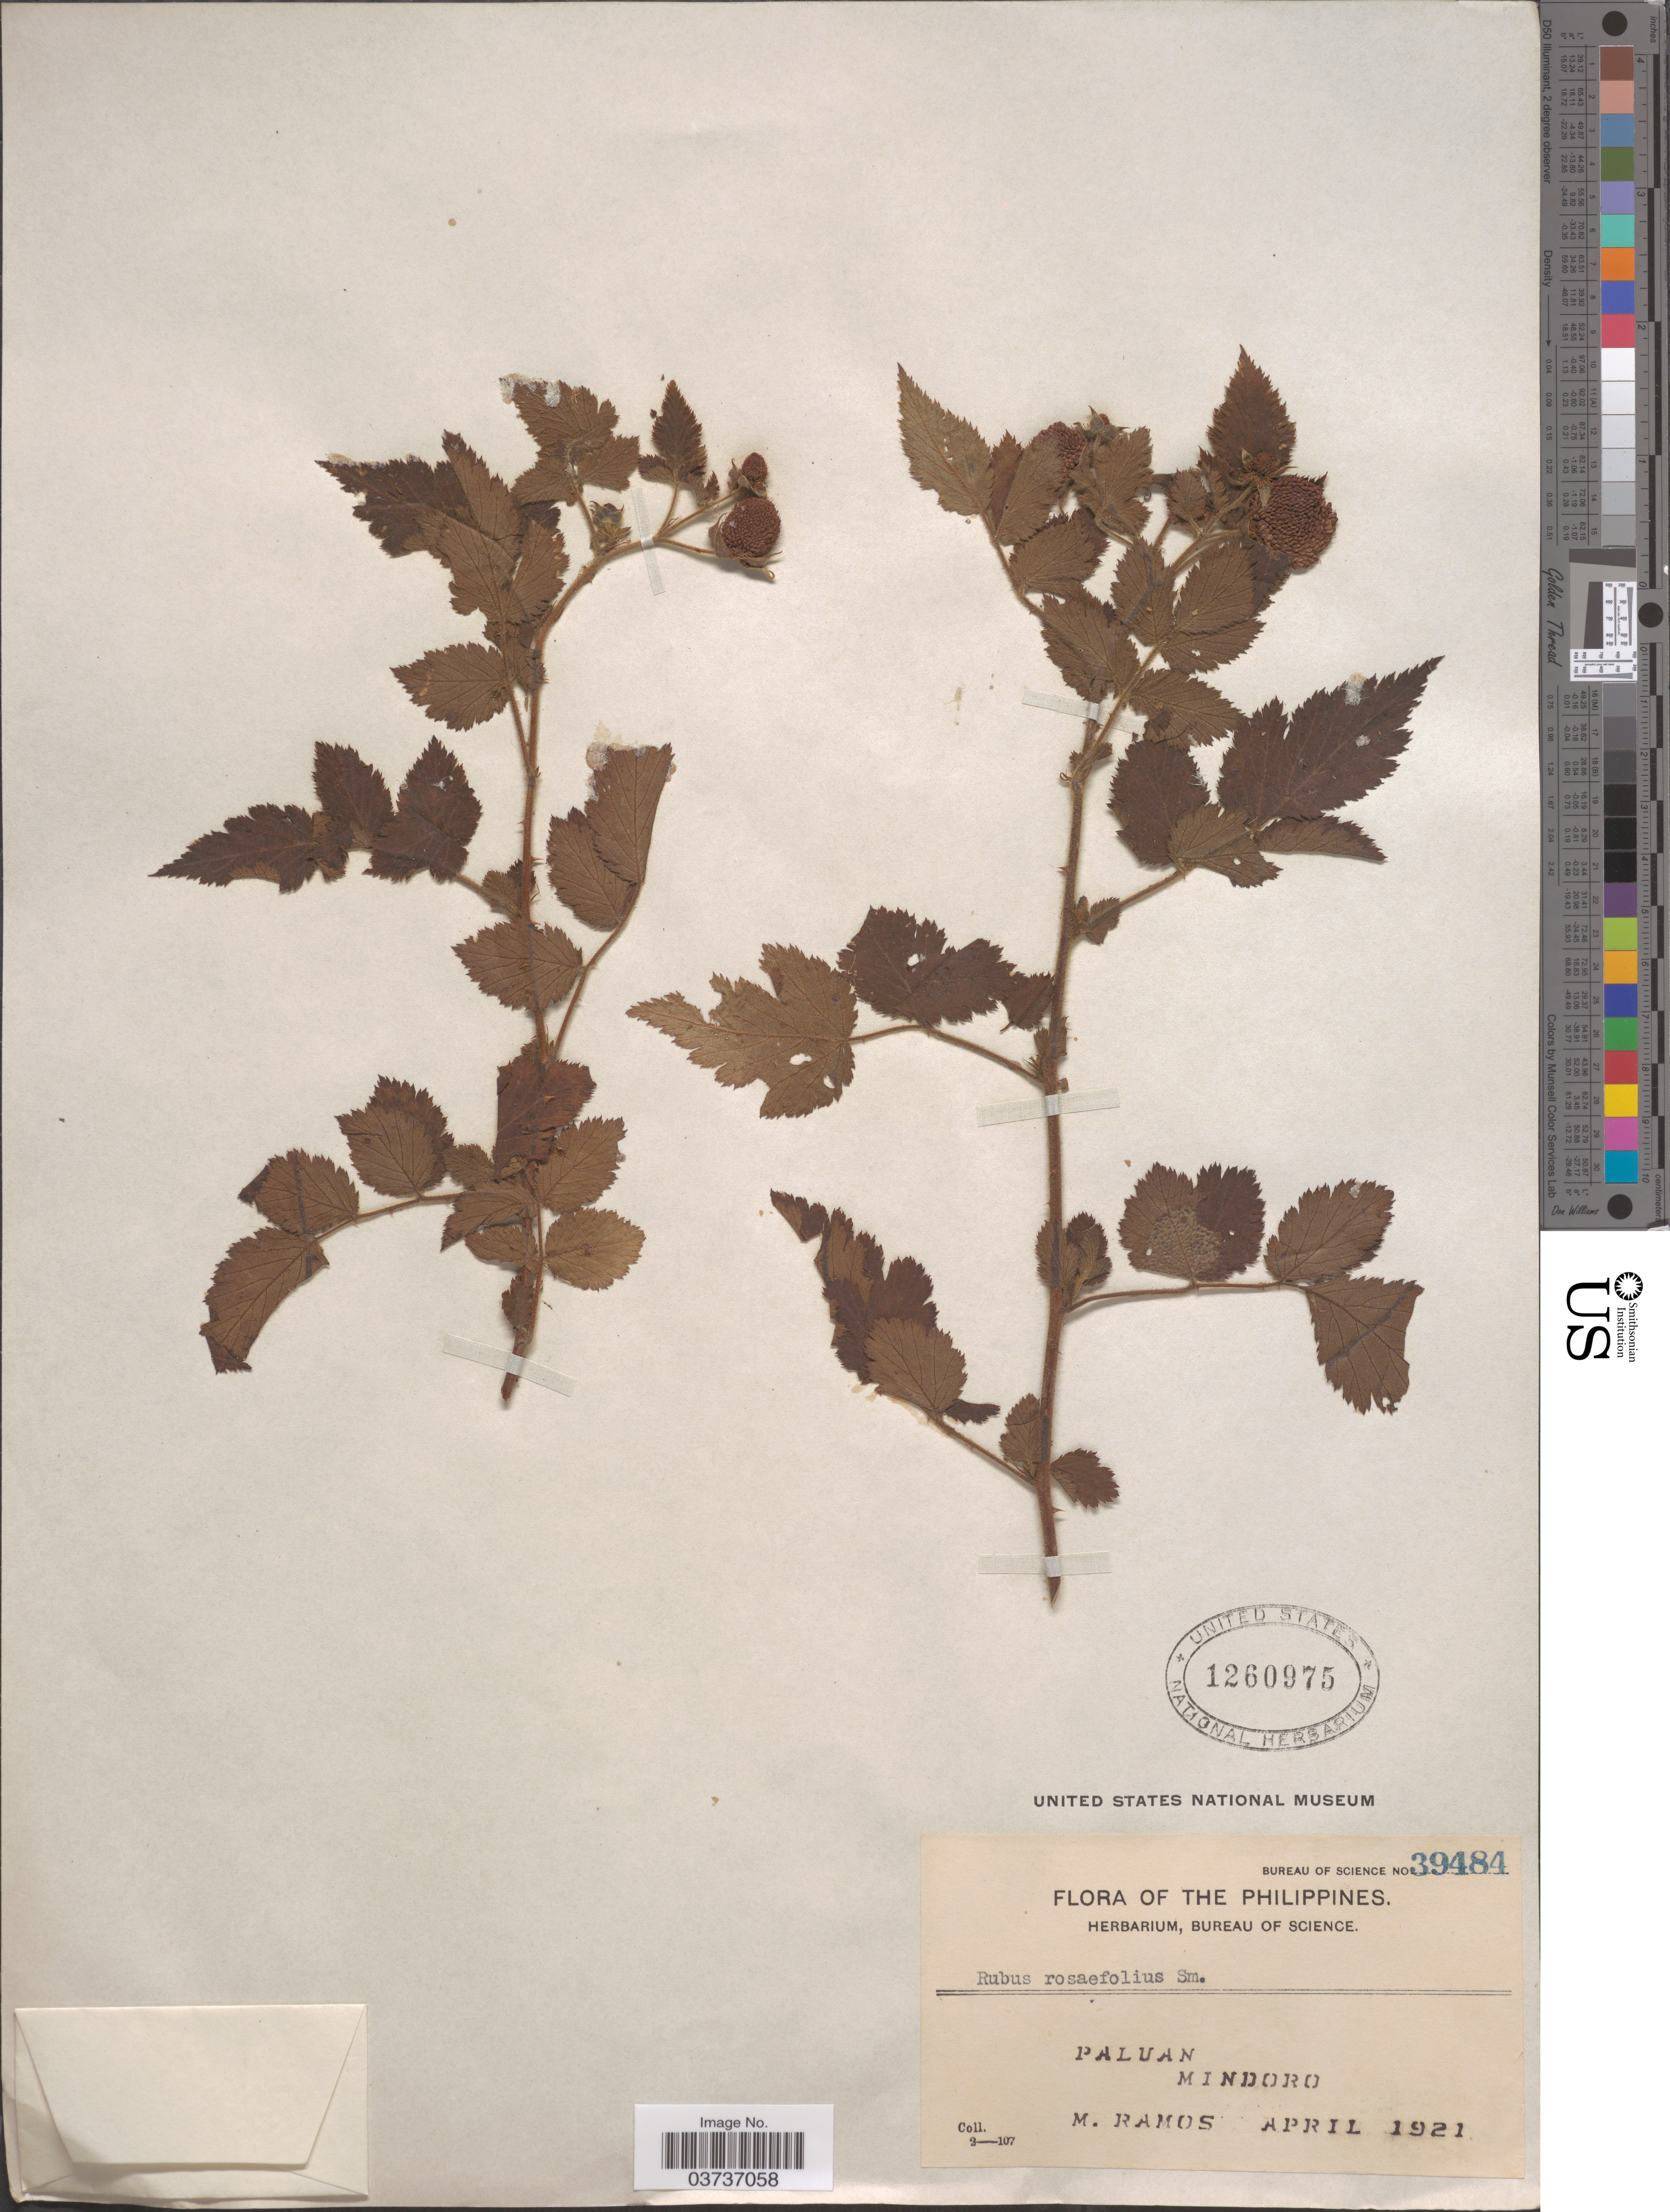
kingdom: Plantae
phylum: Tracheophyta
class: Magnoliopsida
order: Rosales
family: Rosaceae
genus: Rubus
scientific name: Rubus rosaefolius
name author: Sm.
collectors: M. Ramos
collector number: Bureau of Science 39484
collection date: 1921-04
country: Philippines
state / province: Mimaropa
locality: Paluan. Mindoro.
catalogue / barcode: US 1260975